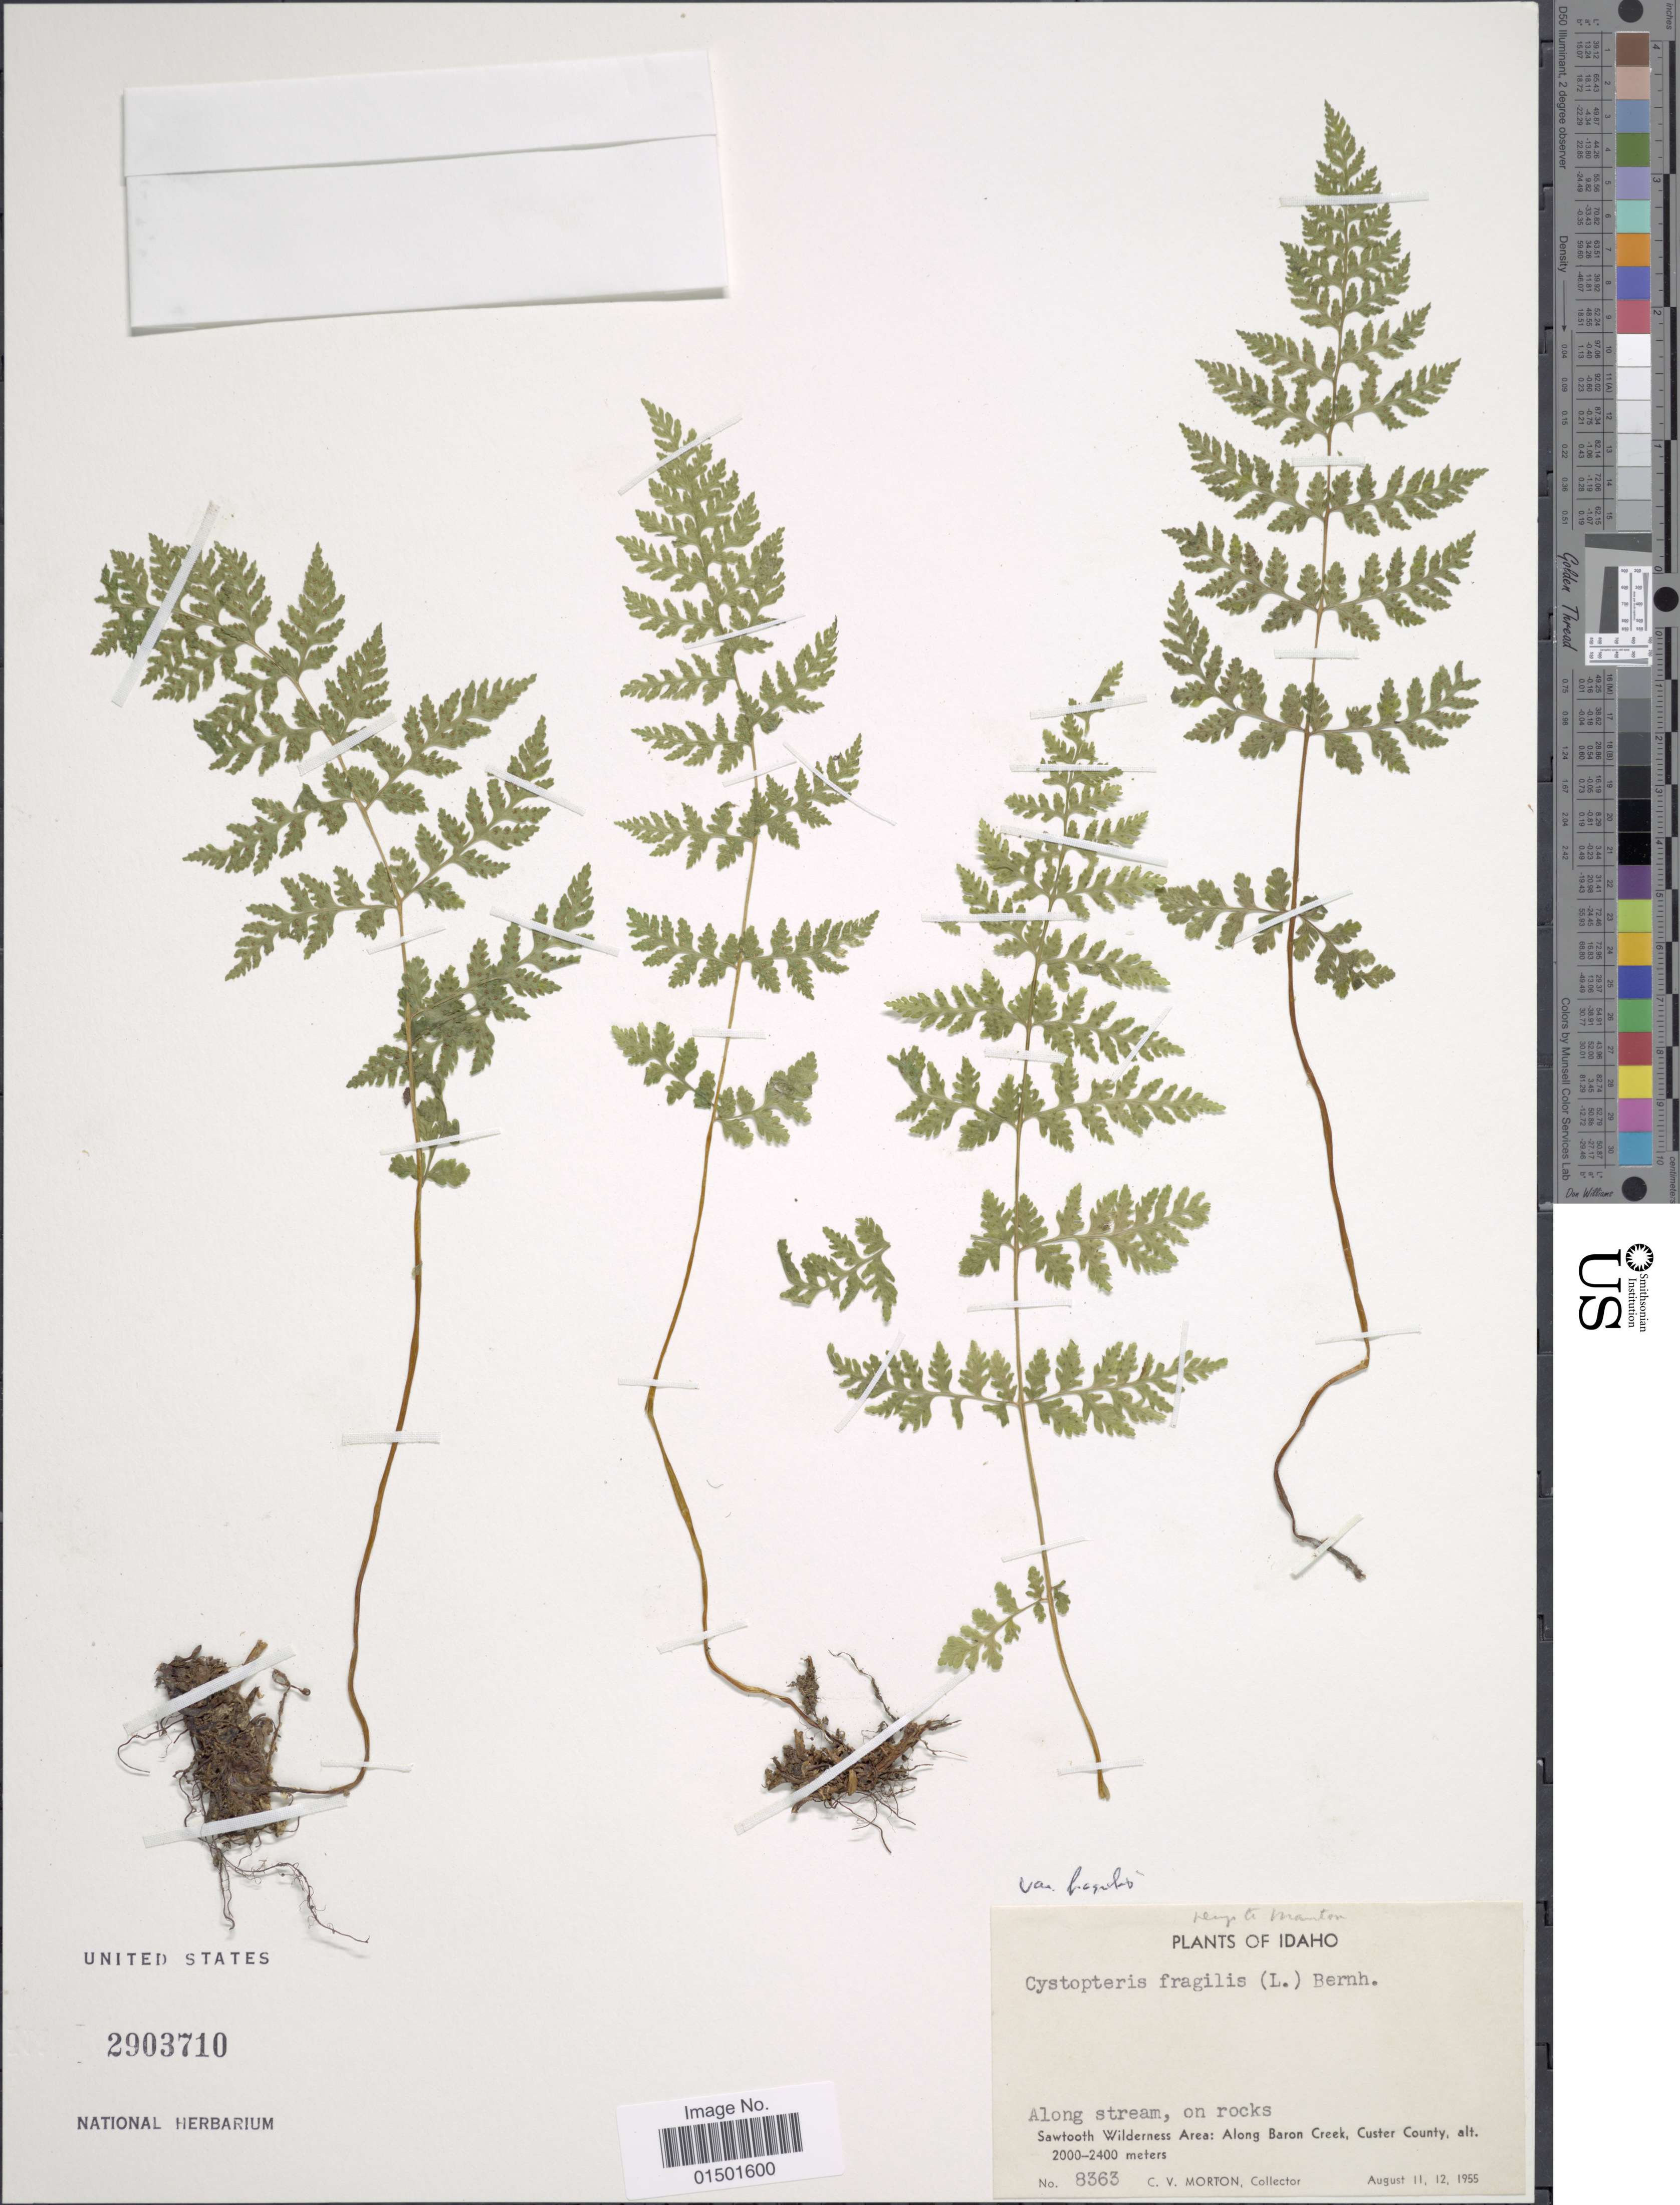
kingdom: Plantae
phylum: Tracheophyta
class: Polypodiopsida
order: Polypodiales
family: Cystopteridaceae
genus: Cystopteris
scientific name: Cystopteris fragilis var. fragilis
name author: (L.) Bernh.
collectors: C. V. Morton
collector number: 8363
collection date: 1955-08-11/1955-08-12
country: United States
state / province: Idaho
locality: Sawtooth Wilderness Area: Along Baron Creek, Custer County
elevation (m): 2000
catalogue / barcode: US 2903710